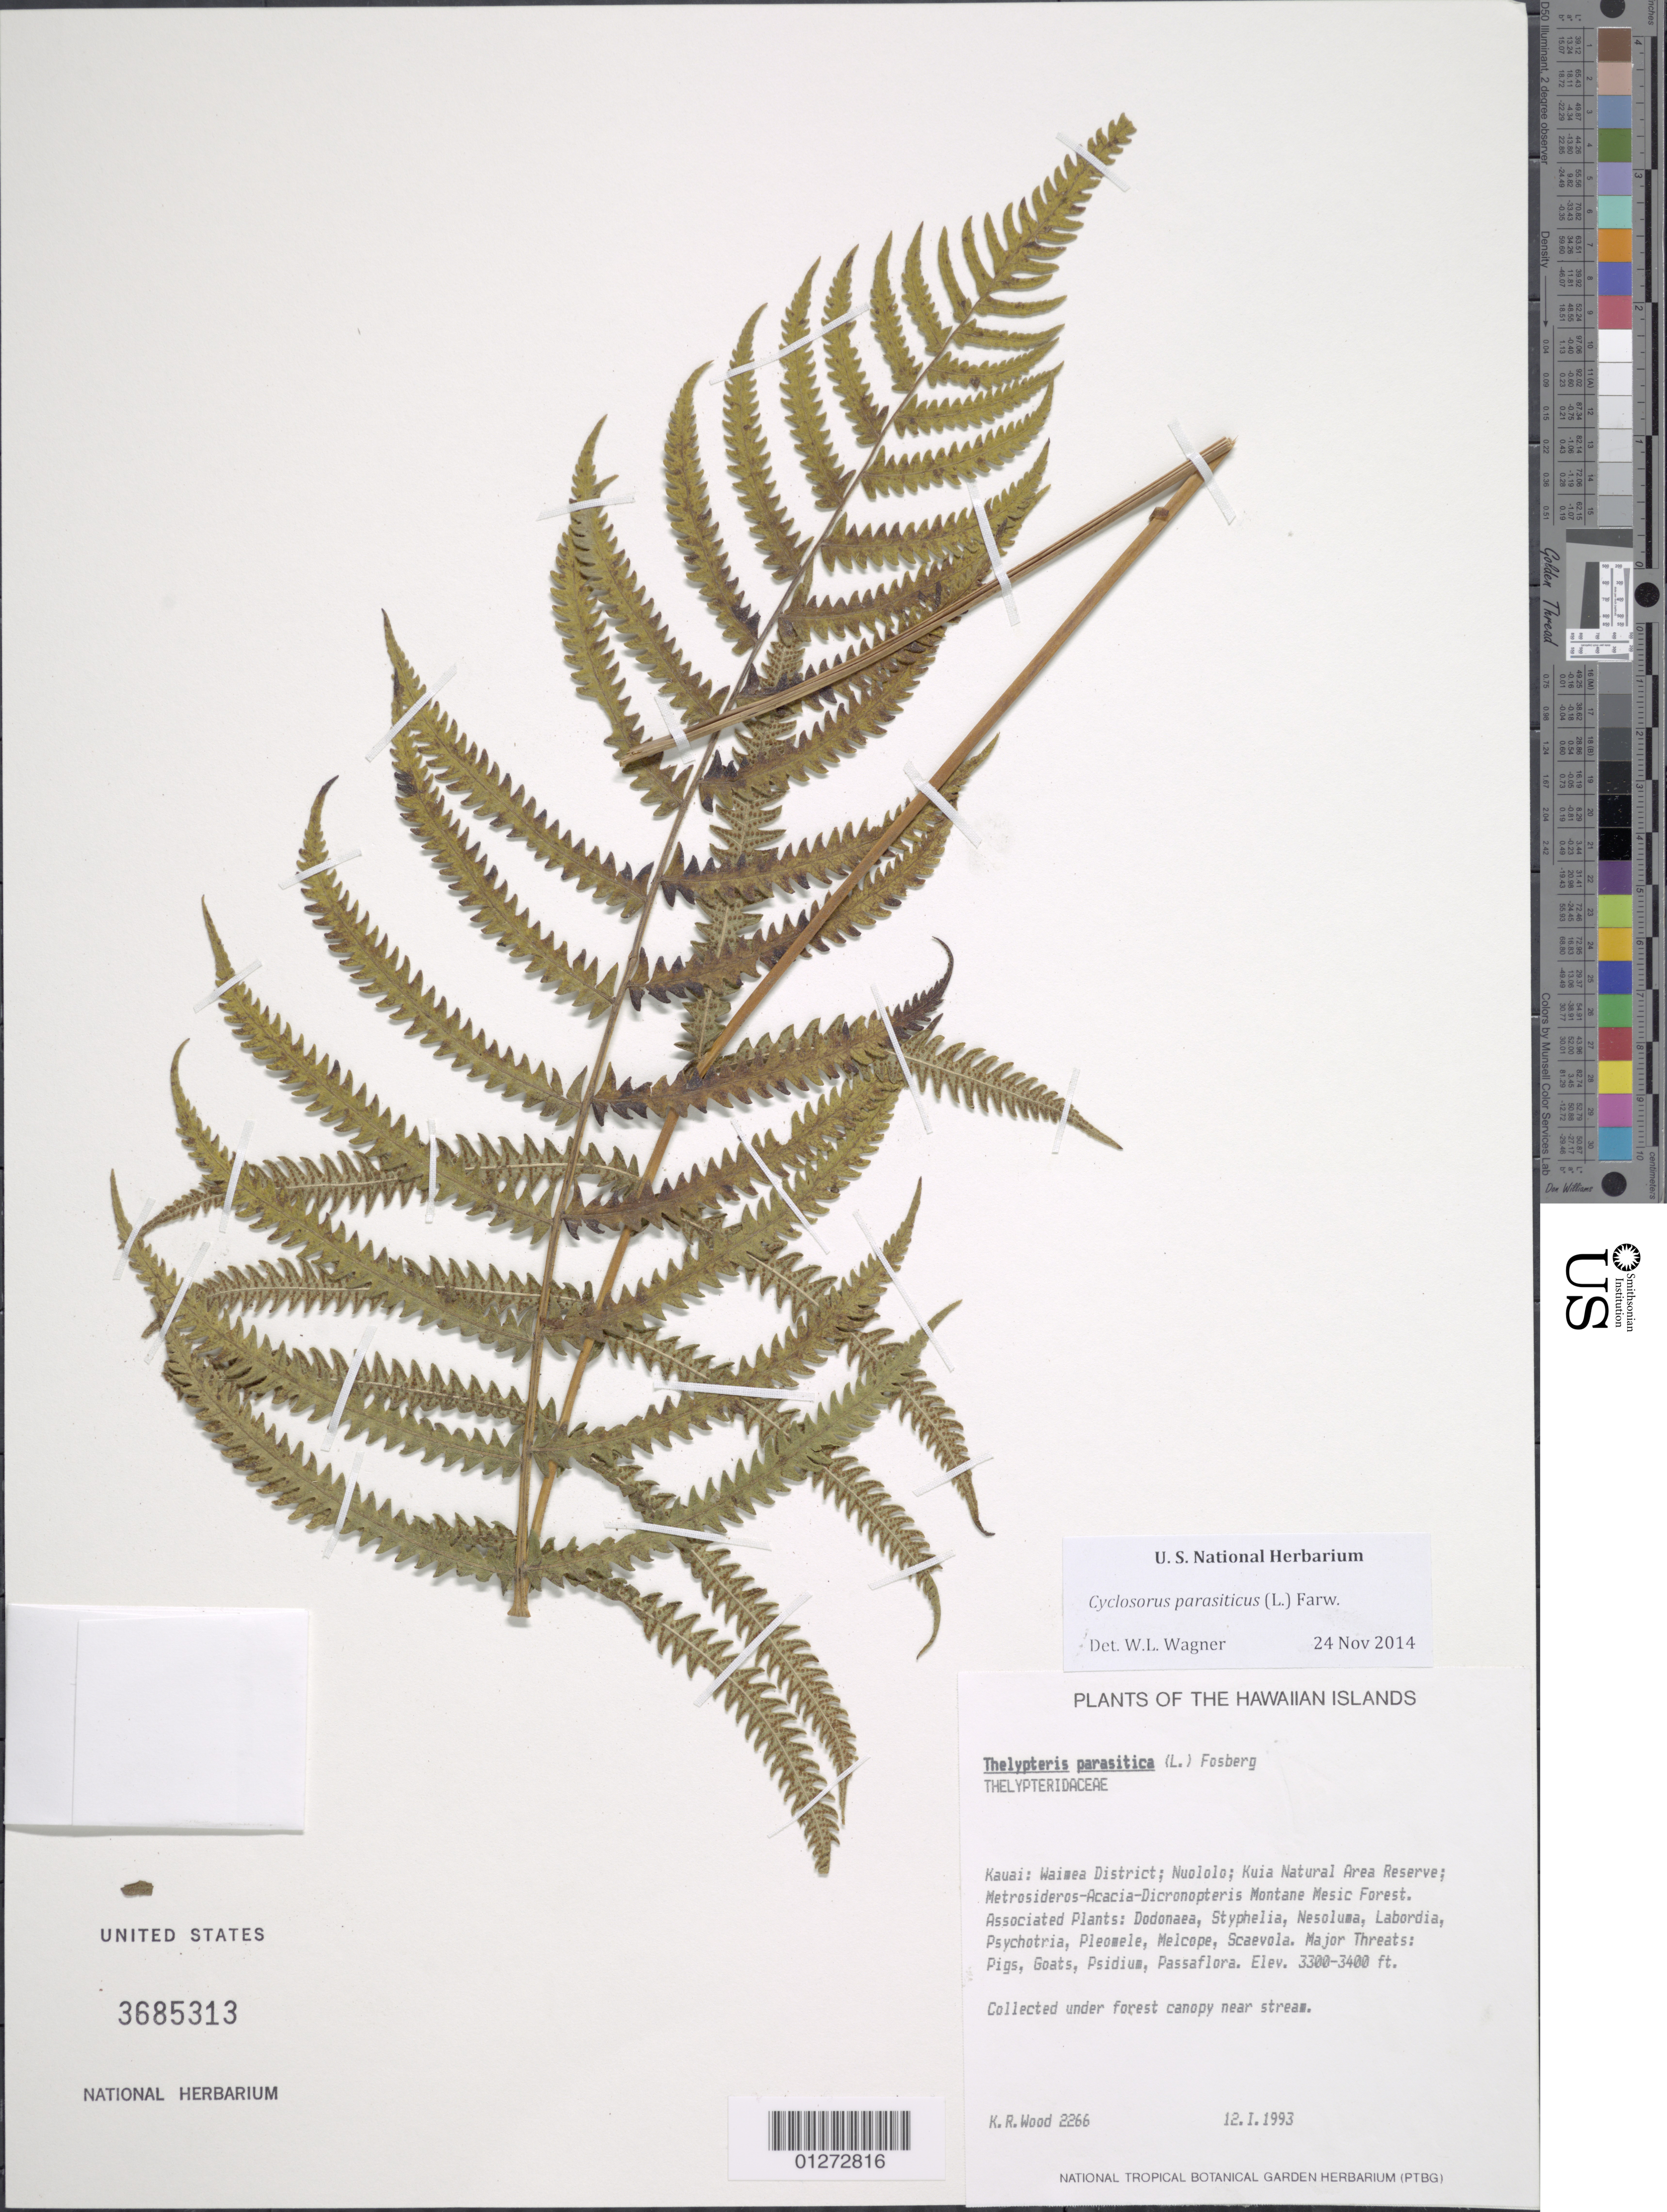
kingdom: Plantae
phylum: Tracheophyta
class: Polypodiopsida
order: Polypodiales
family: Thelypteridaceae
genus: Christella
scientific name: Christella parasitica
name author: (L.) H. Lév.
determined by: Wagner, W. L., (BOT), Smithsonian Institution - National Museum of Natural History (UNITED STATES)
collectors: K. R. Wood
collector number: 2266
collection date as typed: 12 Jan 1993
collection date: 1993-01-12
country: United States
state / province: Hawaii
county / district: Kauai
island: Kaua'i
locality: Waimea Dist, Nuolola, Kuia Natural Area Res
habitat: Montane mesic forest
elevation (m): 1006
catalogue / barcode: US 3685313